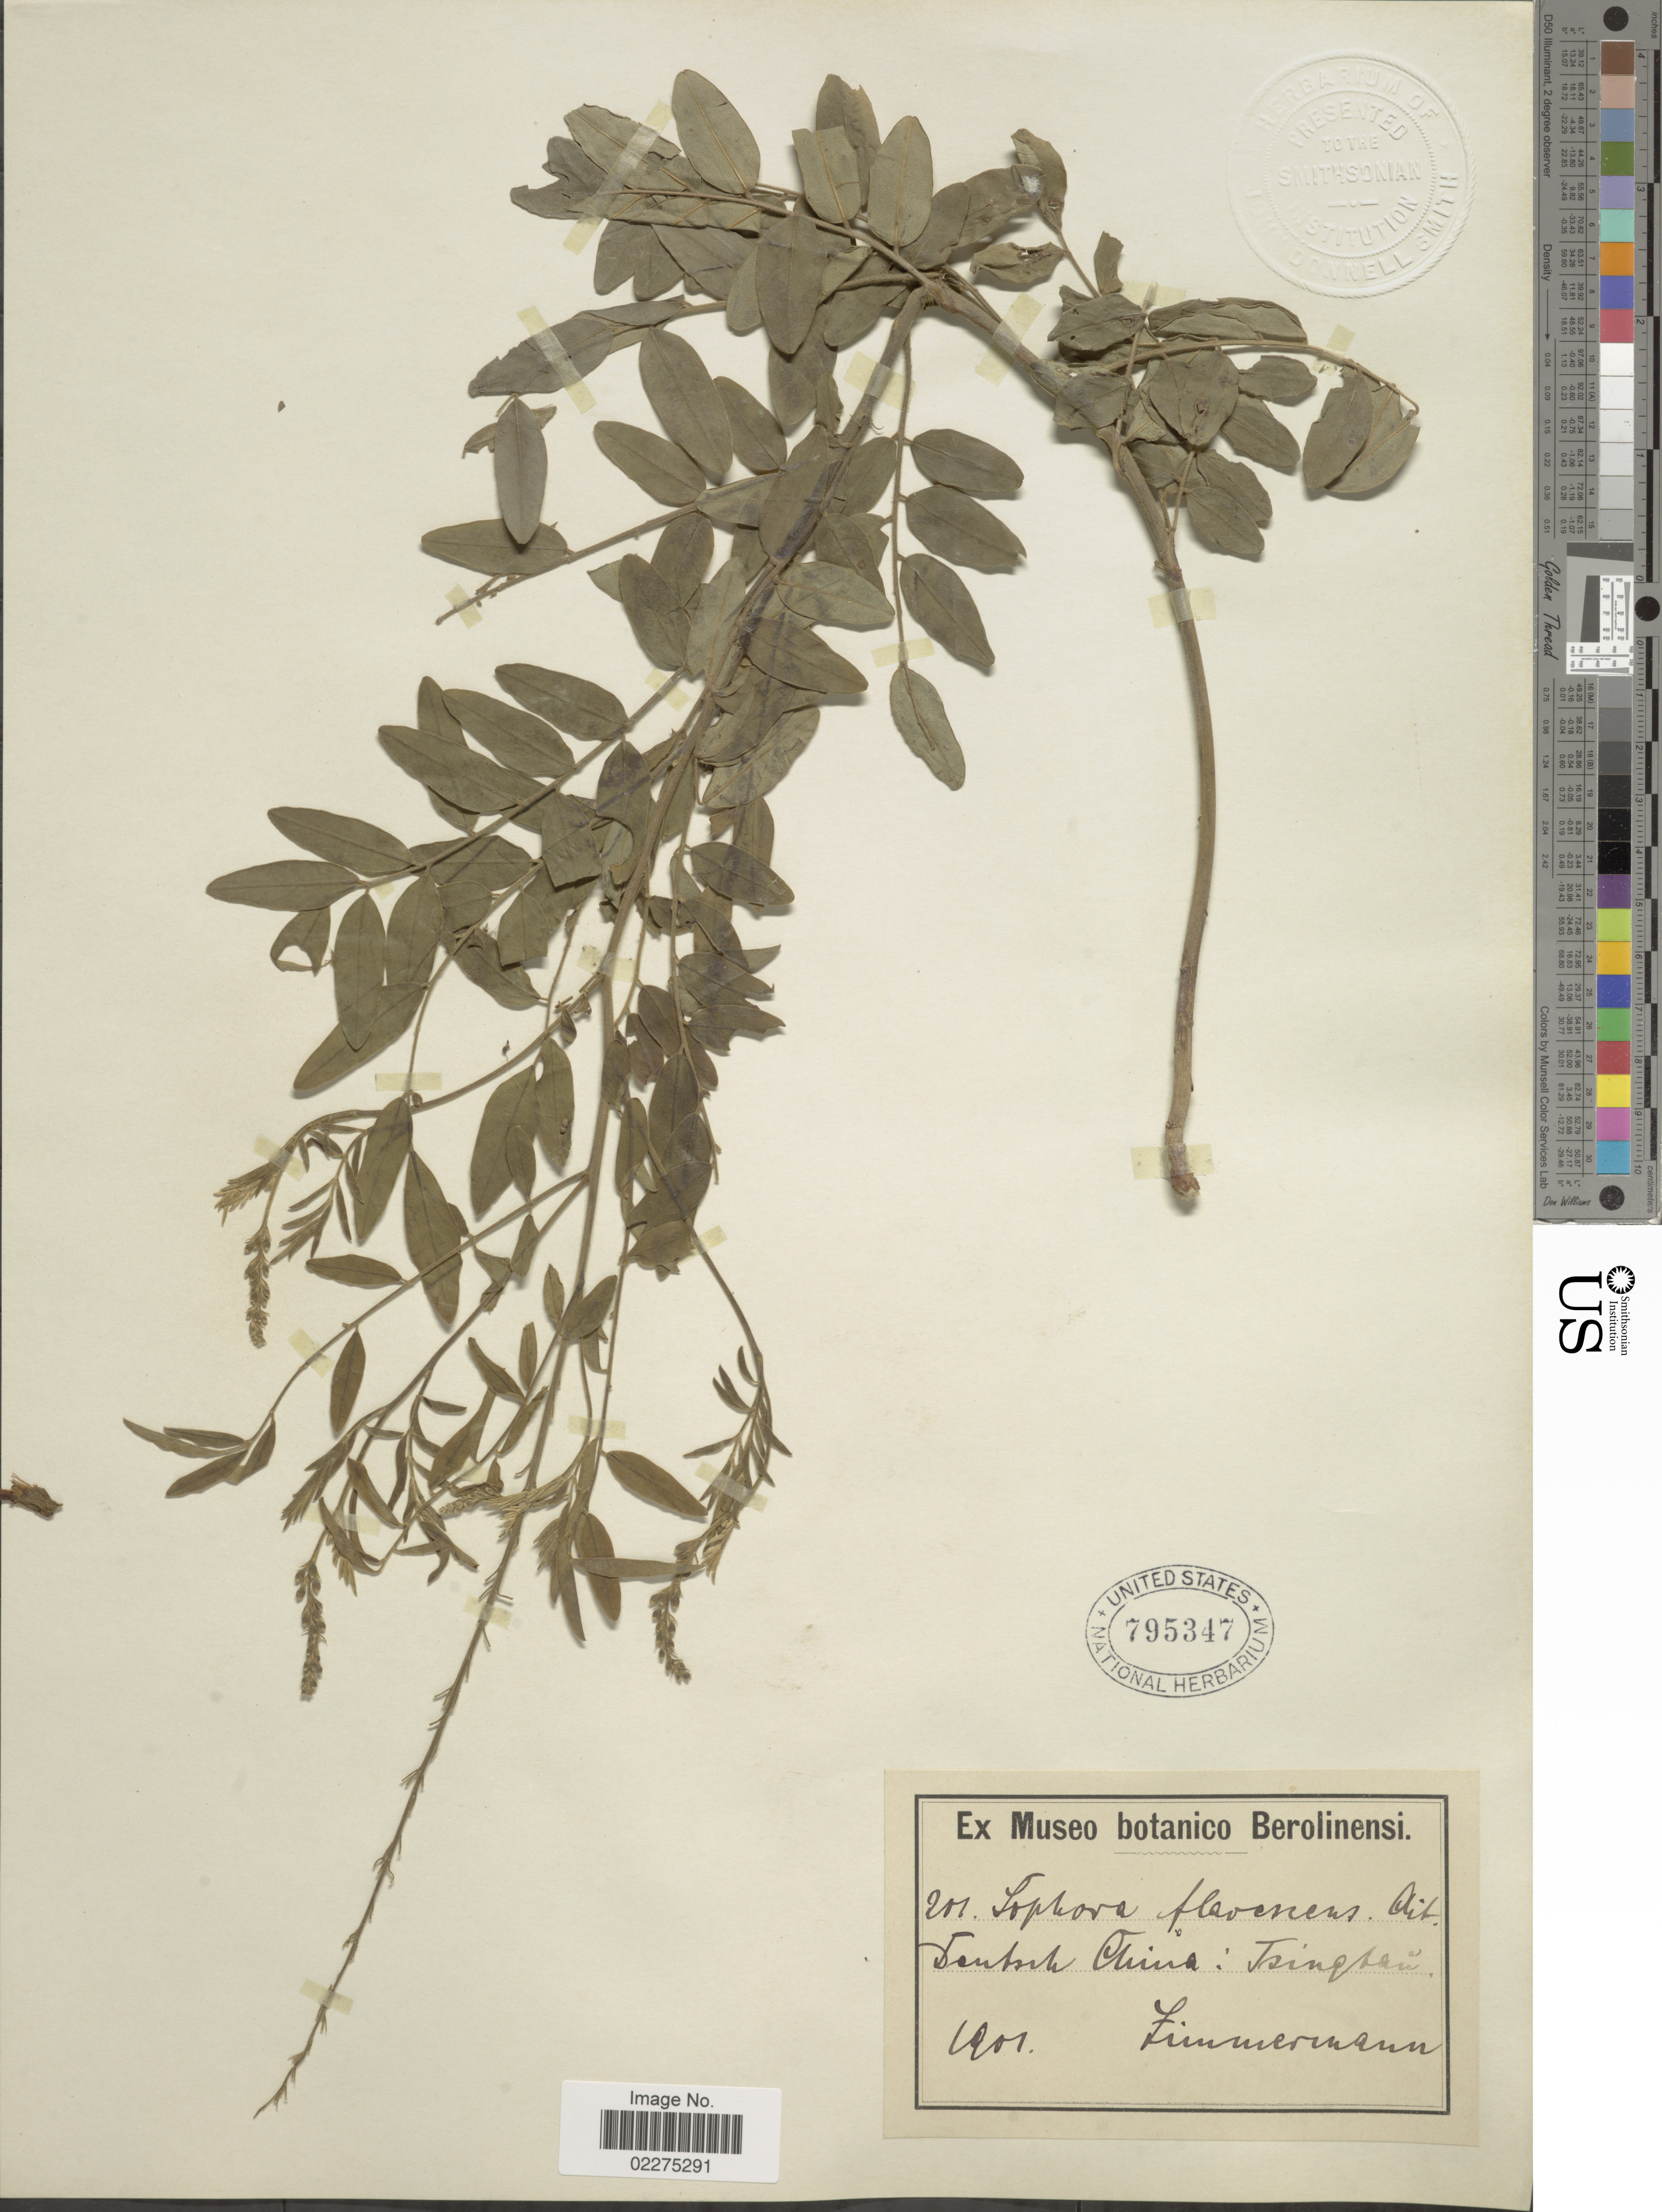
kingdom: Plantae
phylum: Tracheophyta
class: Magnoliopsida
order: Fabales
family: Fabaceae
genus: Sophora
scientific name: Sophora flavescens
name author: Aiton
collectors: -. Zimmermann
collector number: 201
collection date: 1901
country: China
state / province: Qinghai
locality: Tentsik China: Tsinghai [interpreted]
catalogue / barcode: US 795347